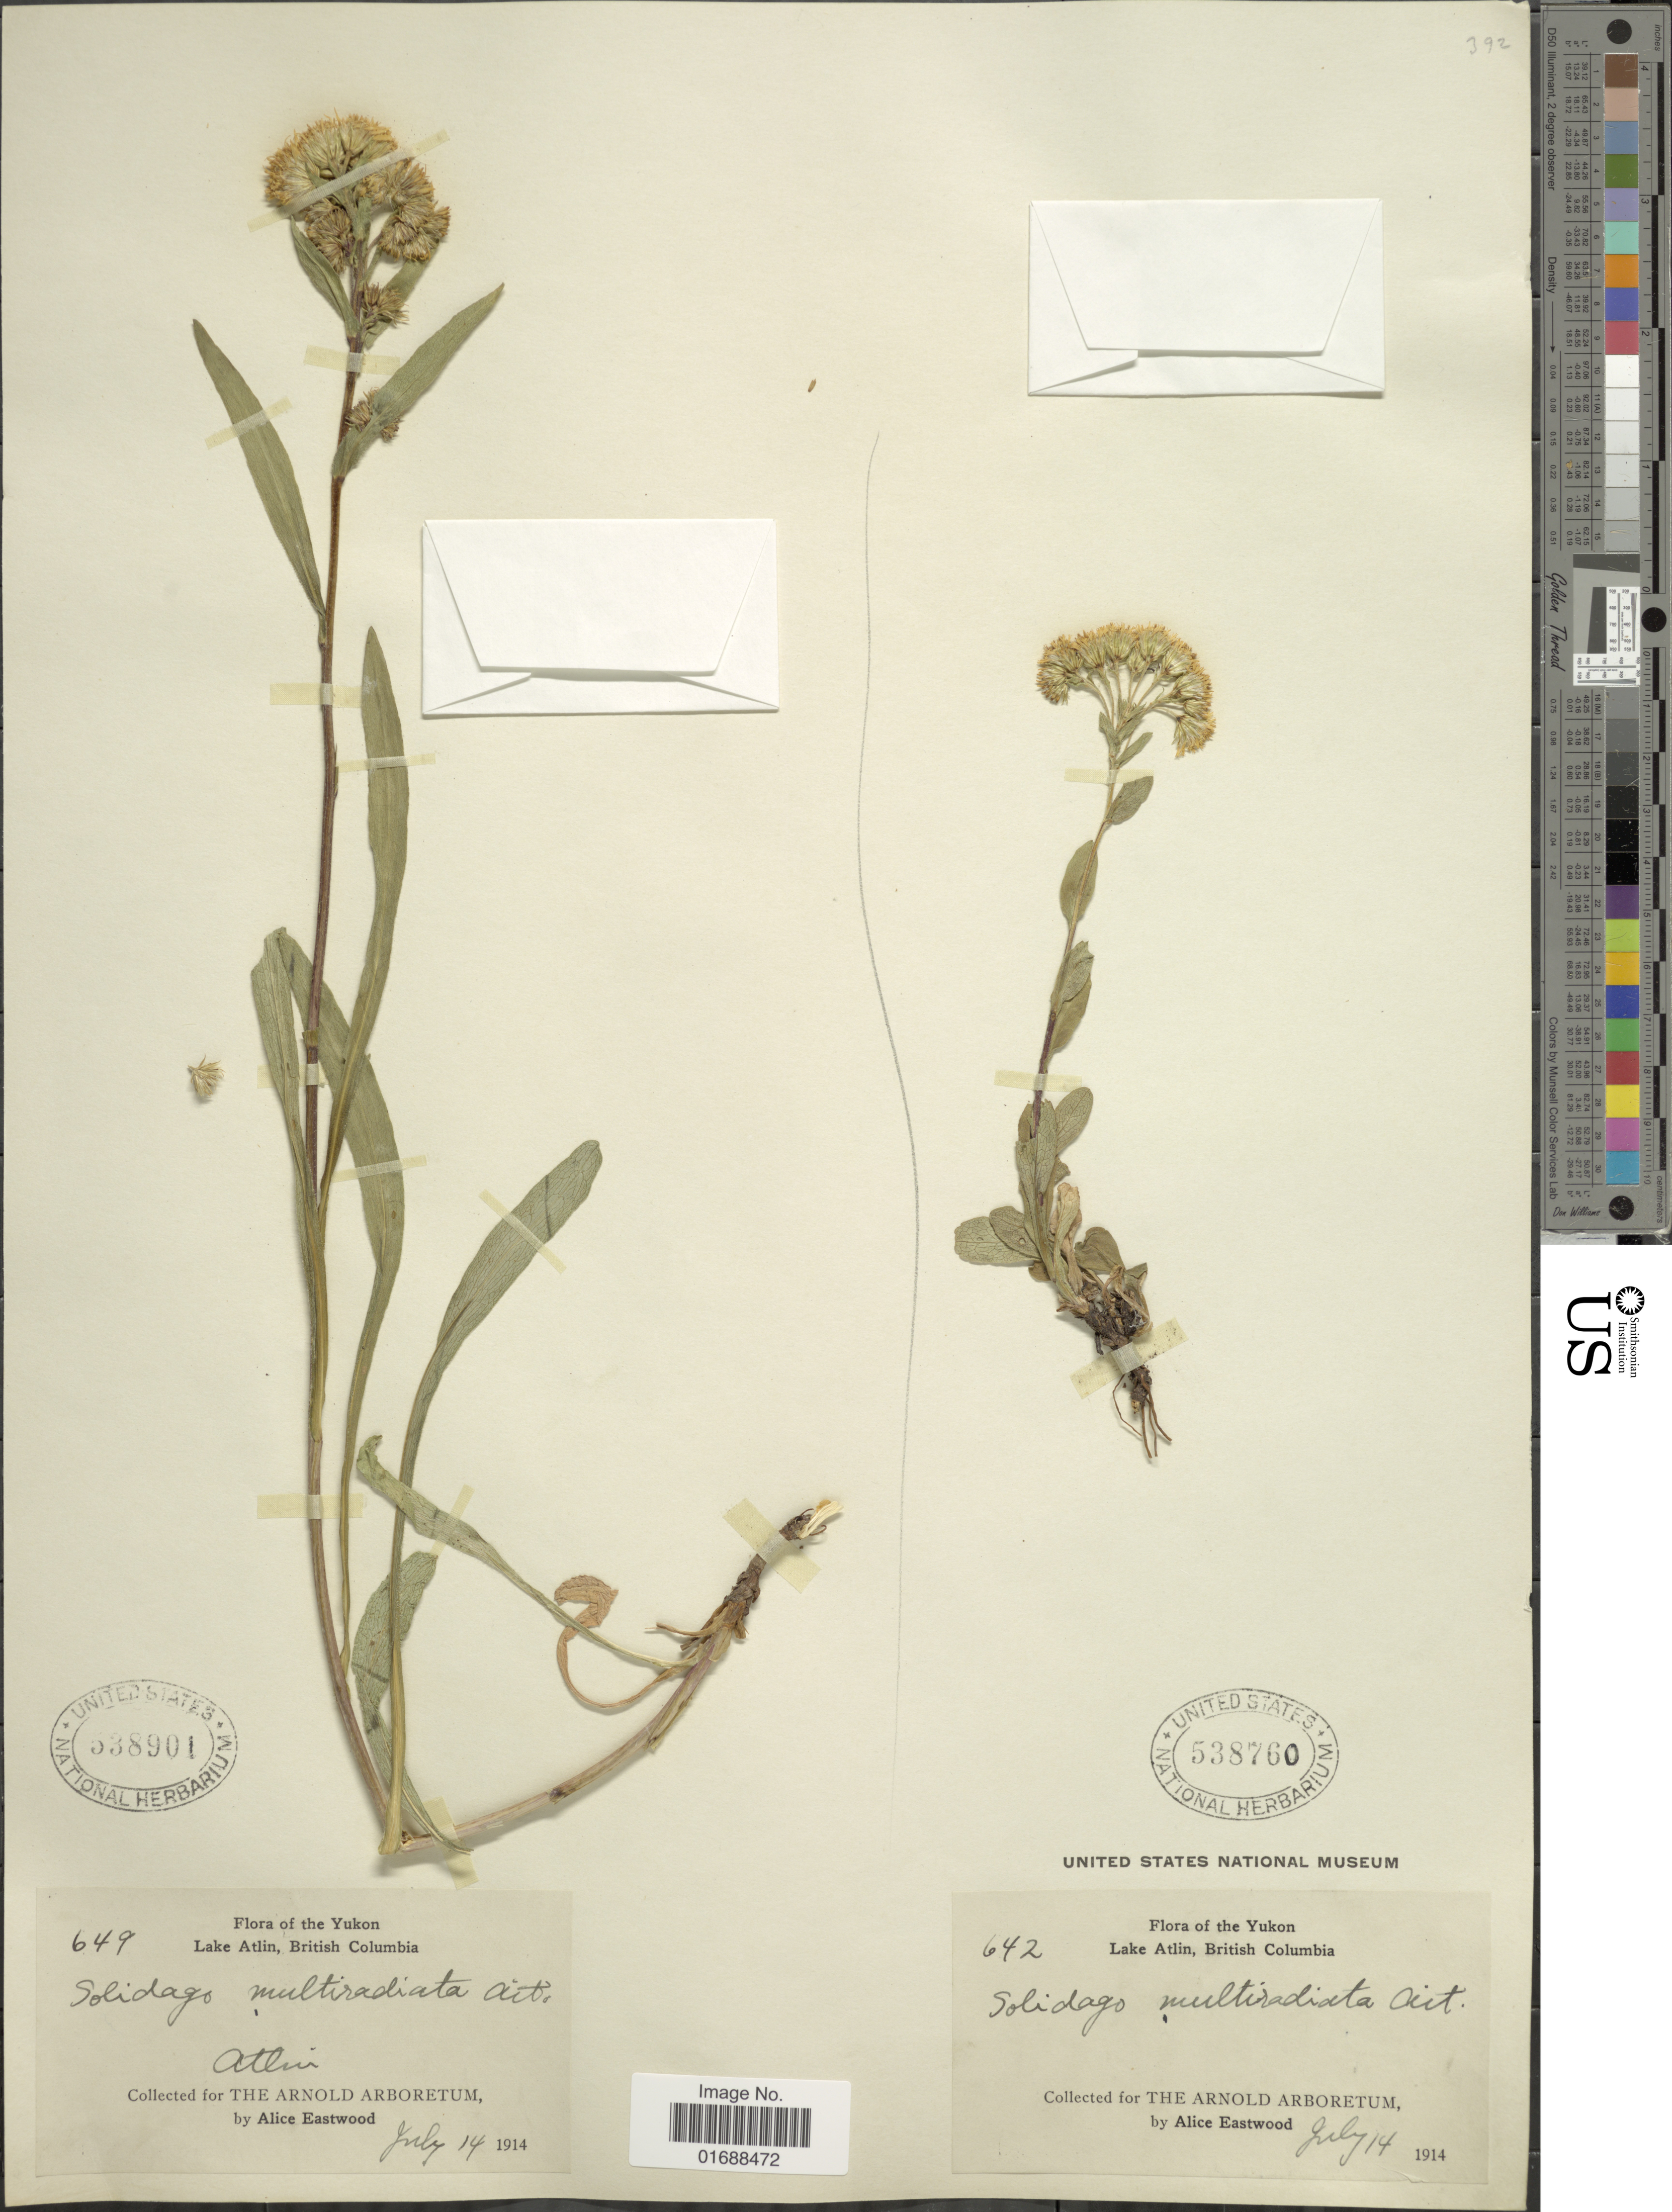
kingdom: Plantae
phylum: Tracheophyta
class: Magnoliopsida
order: Asterales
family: Asteraceae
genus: Solidago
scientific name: Solidago multiradiata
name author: Aiton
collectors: A. Eastwood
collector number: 642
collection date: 1914-07-14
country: Canada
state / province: Yukon Territory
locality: Yukon, Lake Atlin, British Columbia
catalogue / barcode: US 538760-2